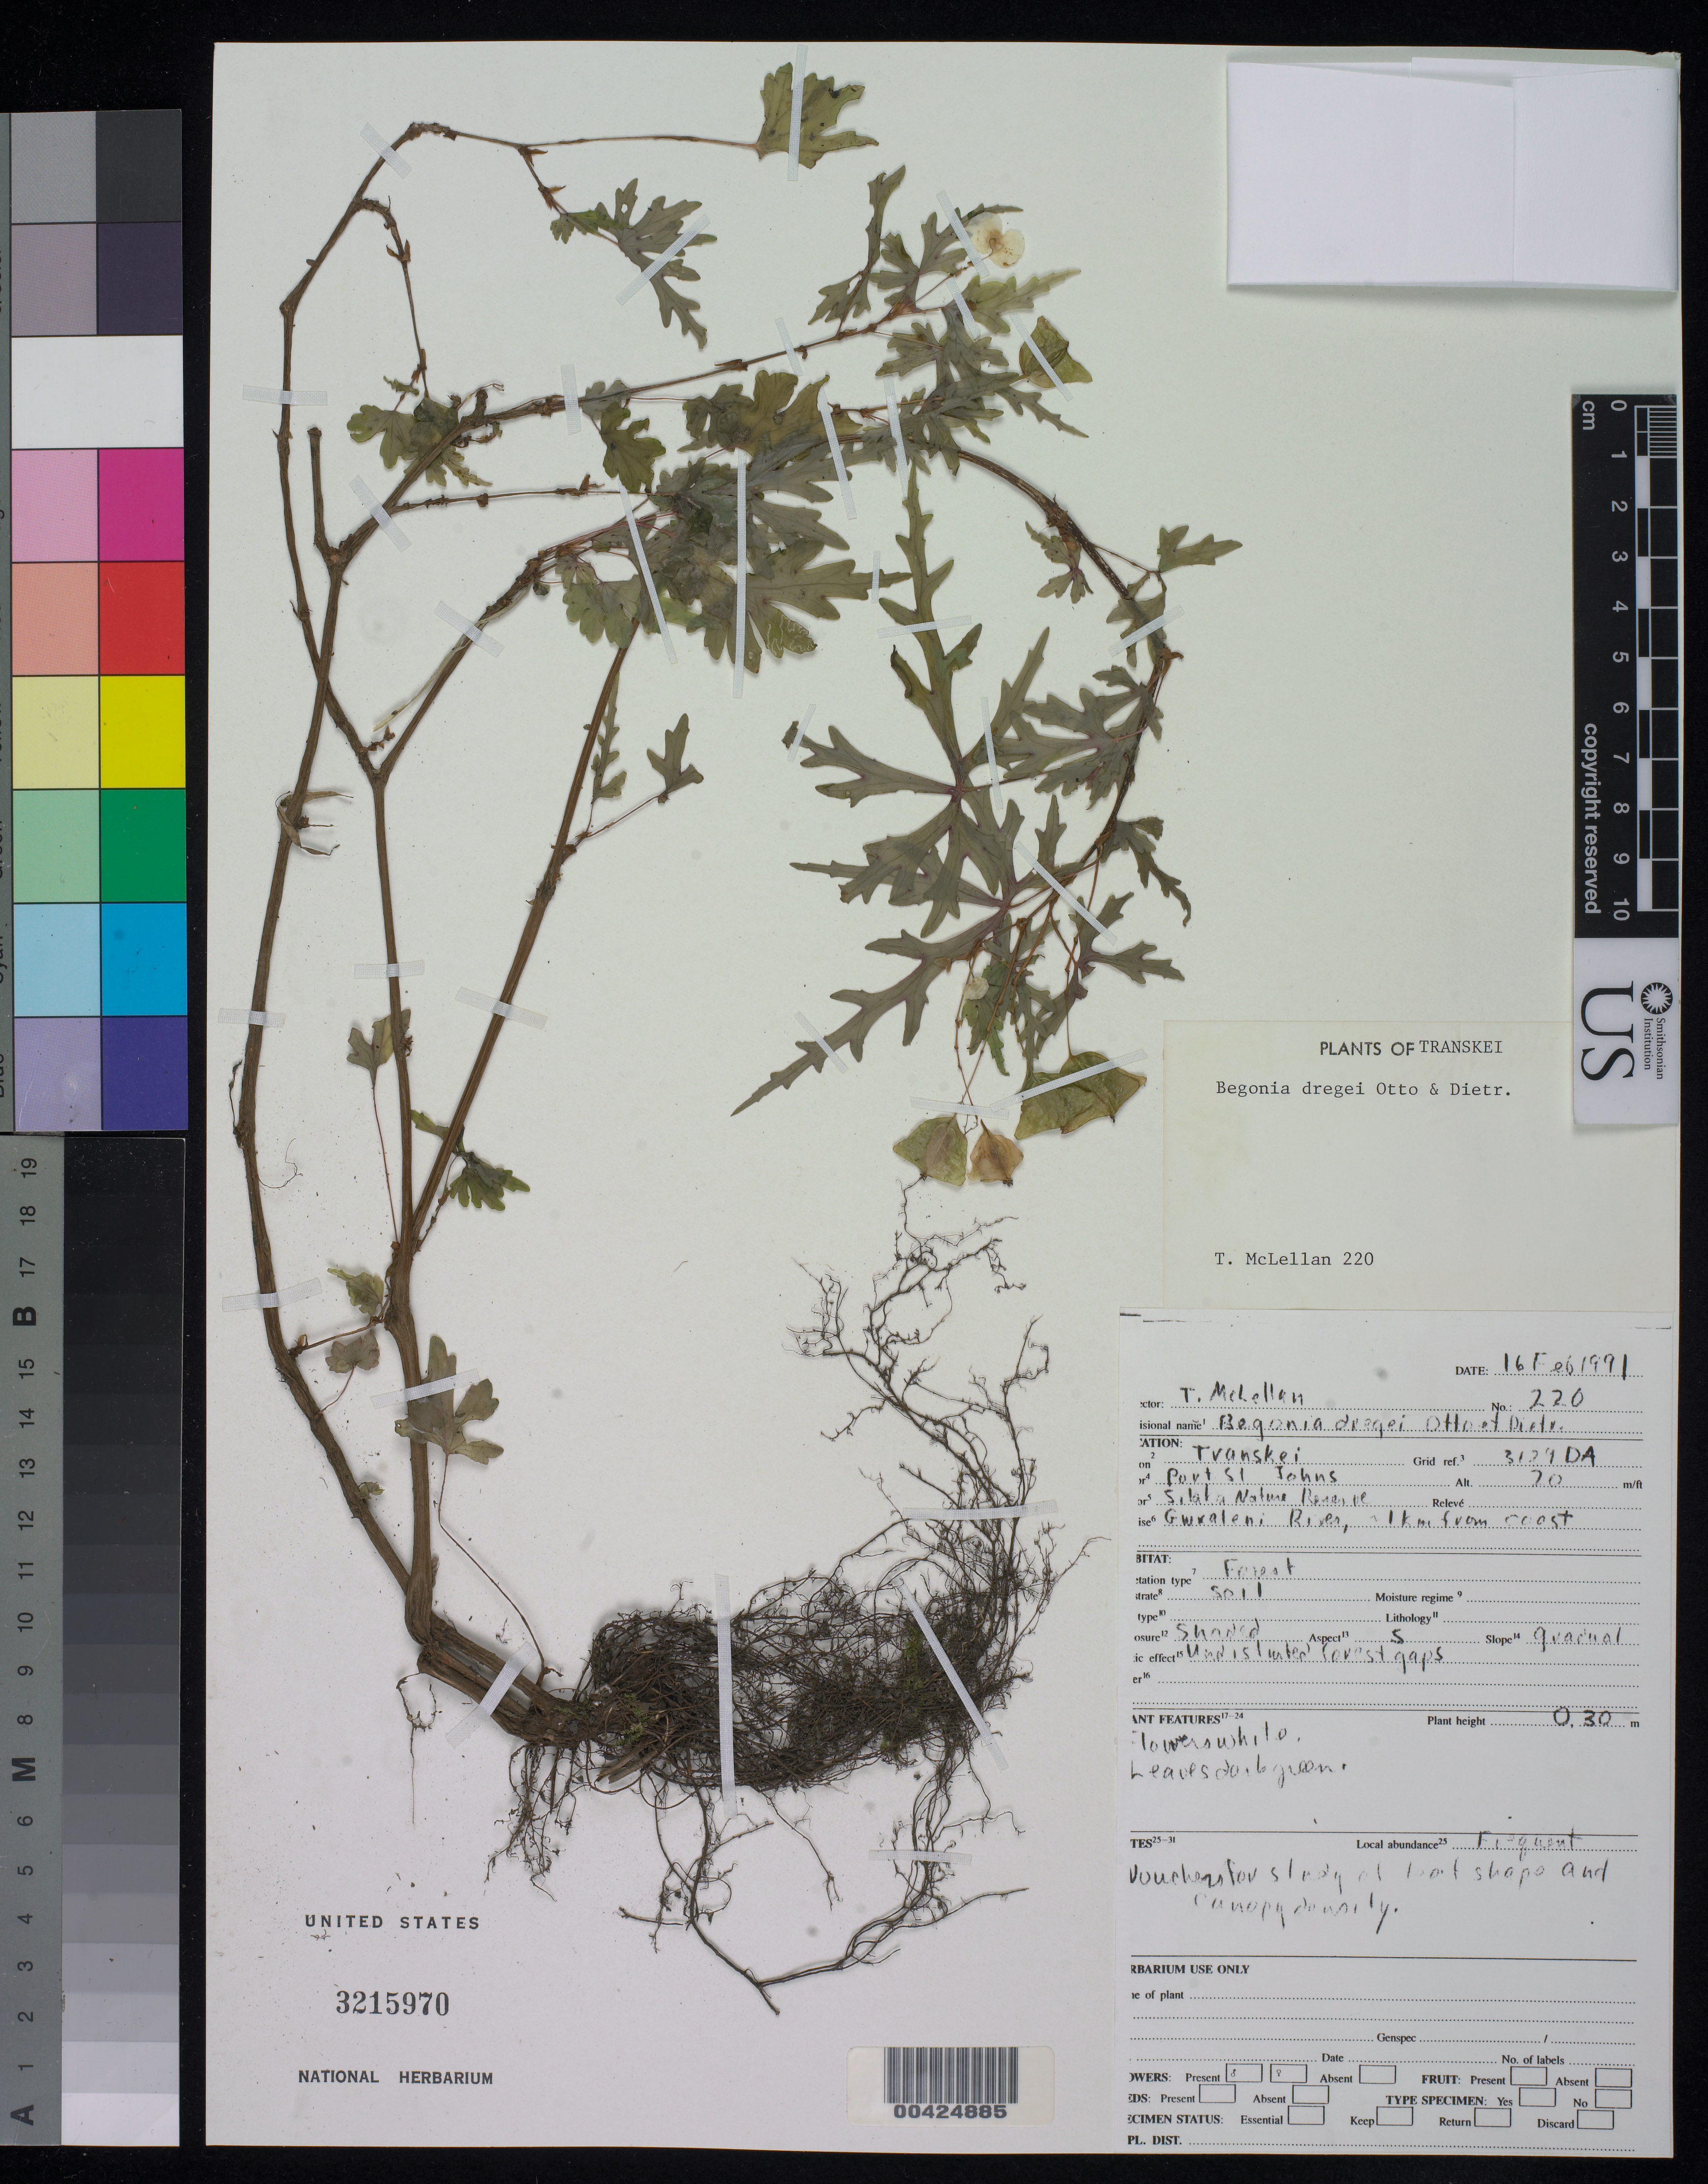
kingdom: Plantae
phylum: Tracheophyta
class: Magnoliopsida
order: Cucurbitales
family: Begoniaceae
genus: Begonia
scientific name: Begonia dregei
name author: Otto & D. Dietr.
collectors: T. McLellan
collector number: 220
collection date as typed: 16 Feb 1991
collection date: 1991-02-16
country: South Africa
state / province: Eastern Cape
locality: Port St. Johns, Silaka Nature Reserve. Transkei.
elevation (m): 70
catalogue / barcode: US 3215970